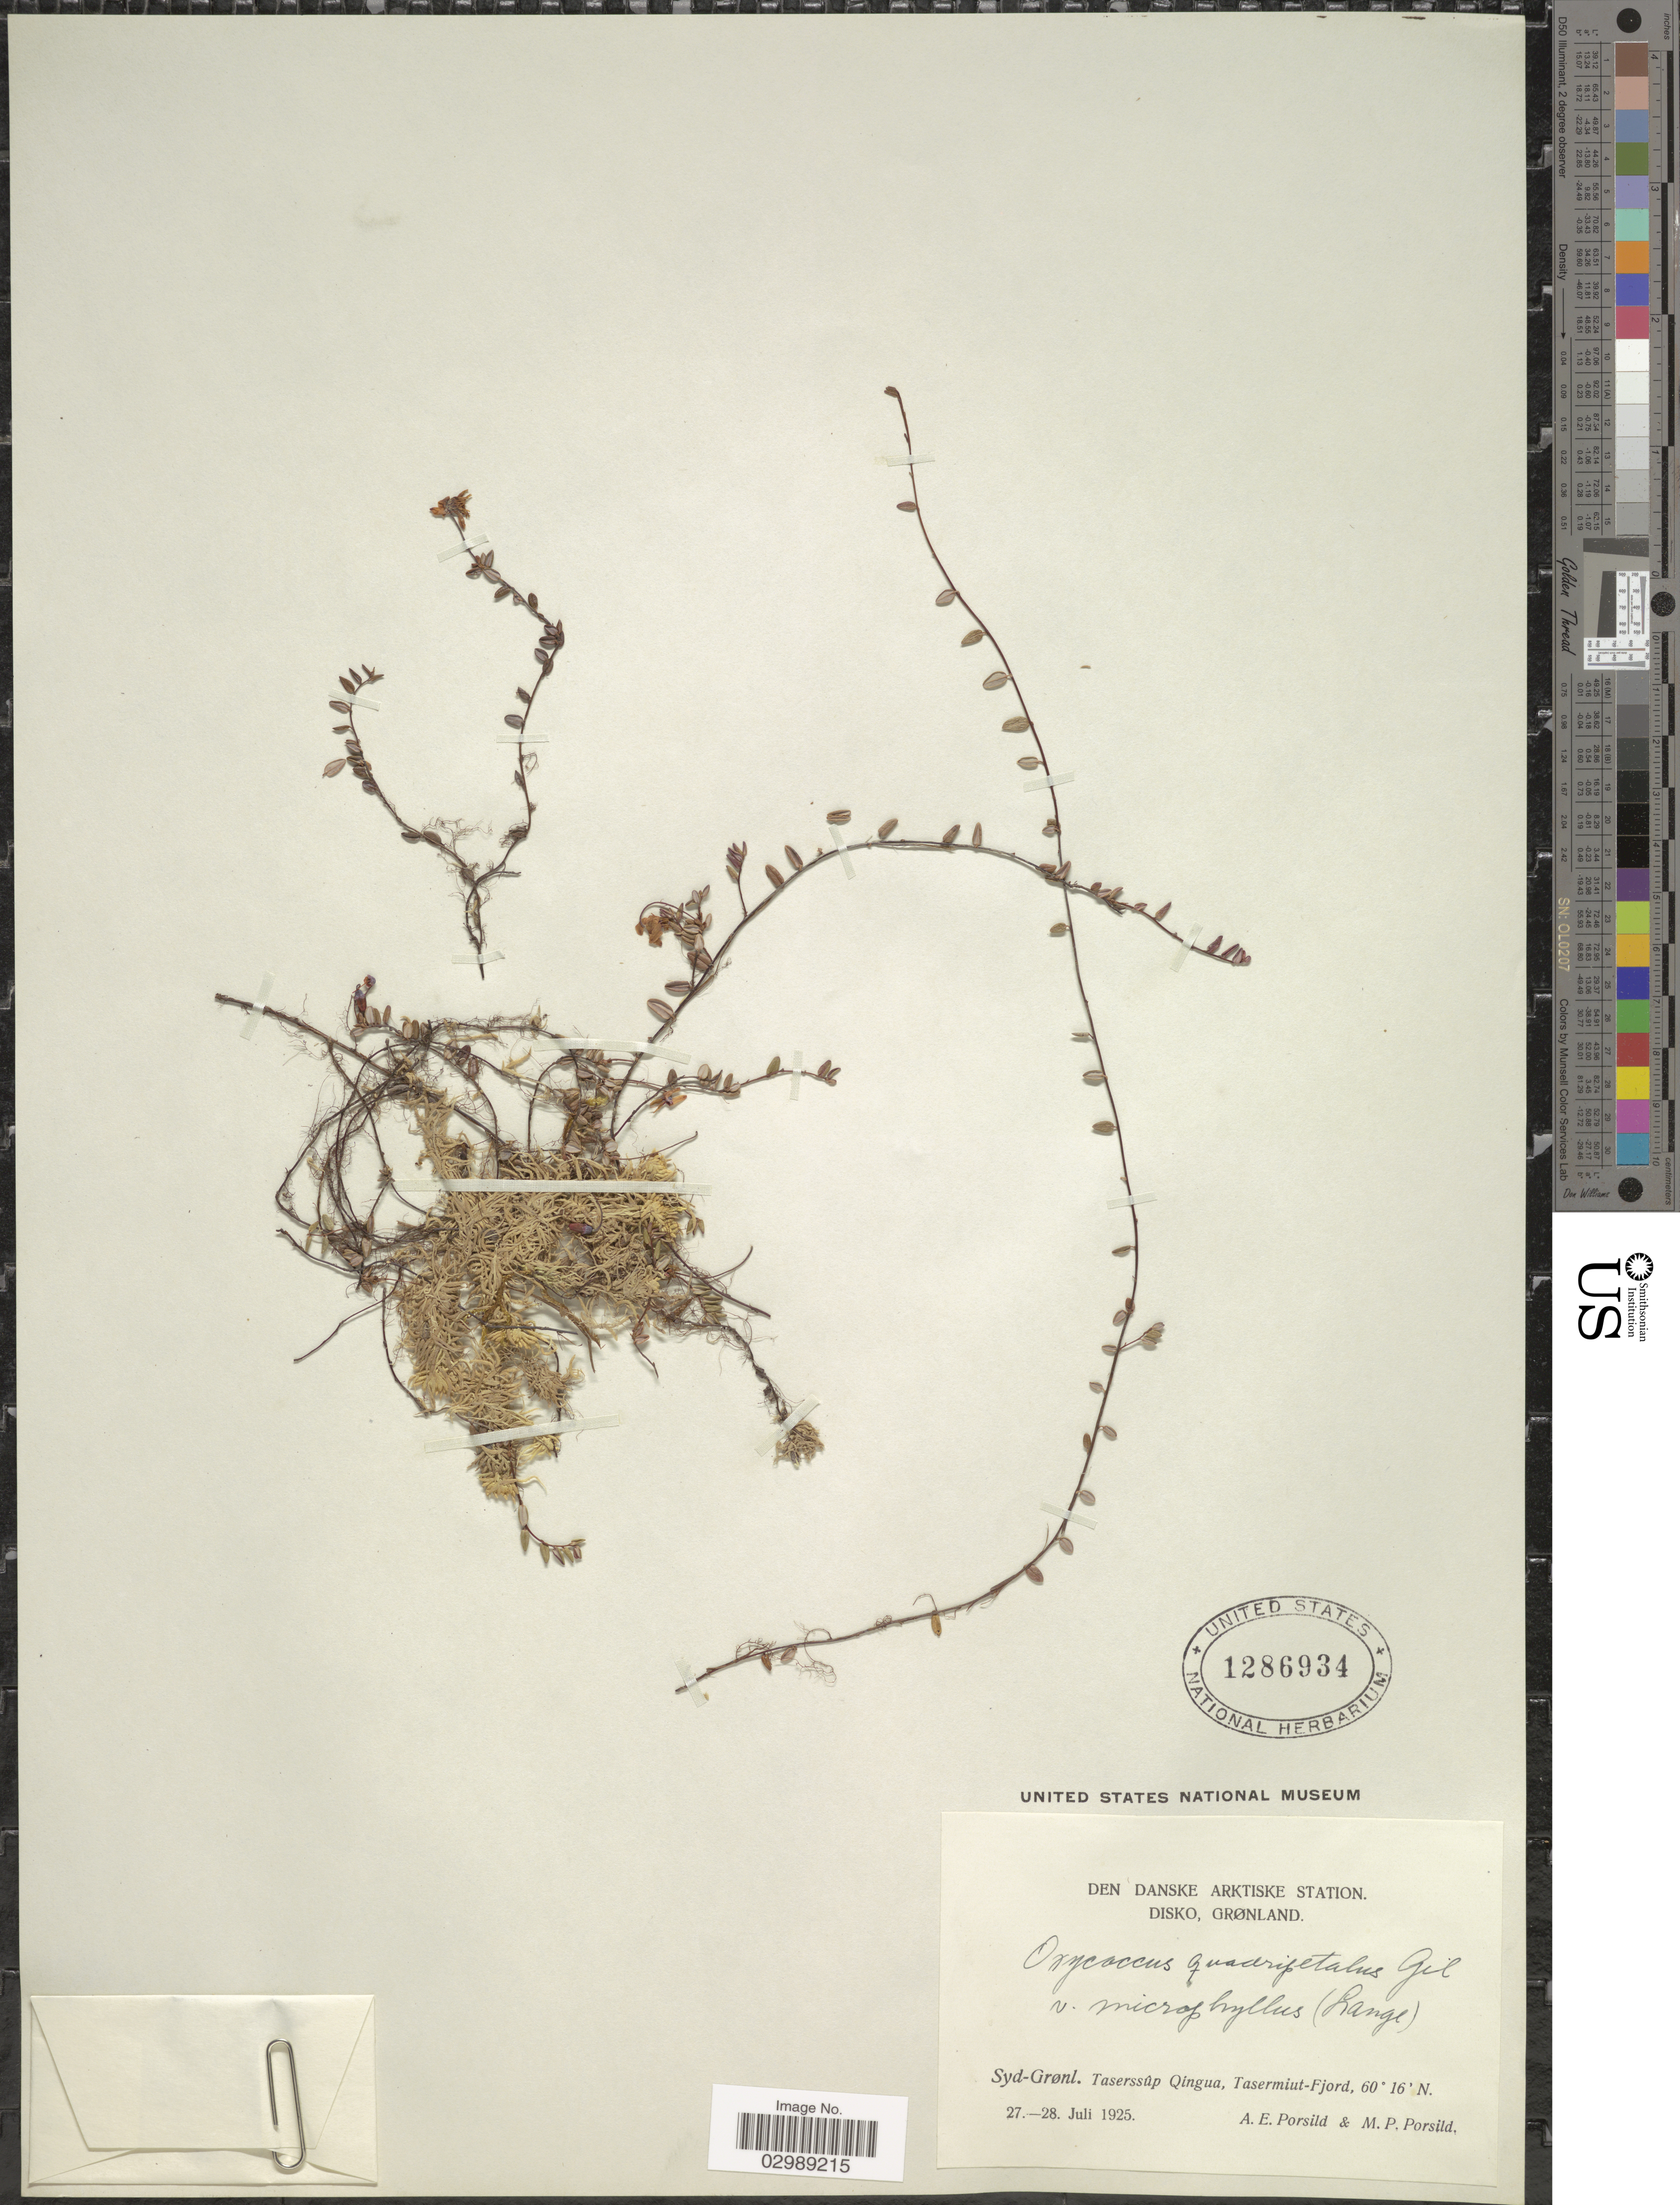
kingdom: Plantae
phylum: Tracheophyta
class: Magnoliopsida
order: Ericales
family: Ericaceae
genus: Vaccinium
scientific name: Vaccinium oxycoccos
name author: L.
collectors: A. E. Porsild & M. P. Porsild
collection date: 1925-07-27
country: Greenland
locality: Syd-Grønl. Taserssûp Oíngua, Tasermiut-Fjord.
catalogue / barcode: US 1286934